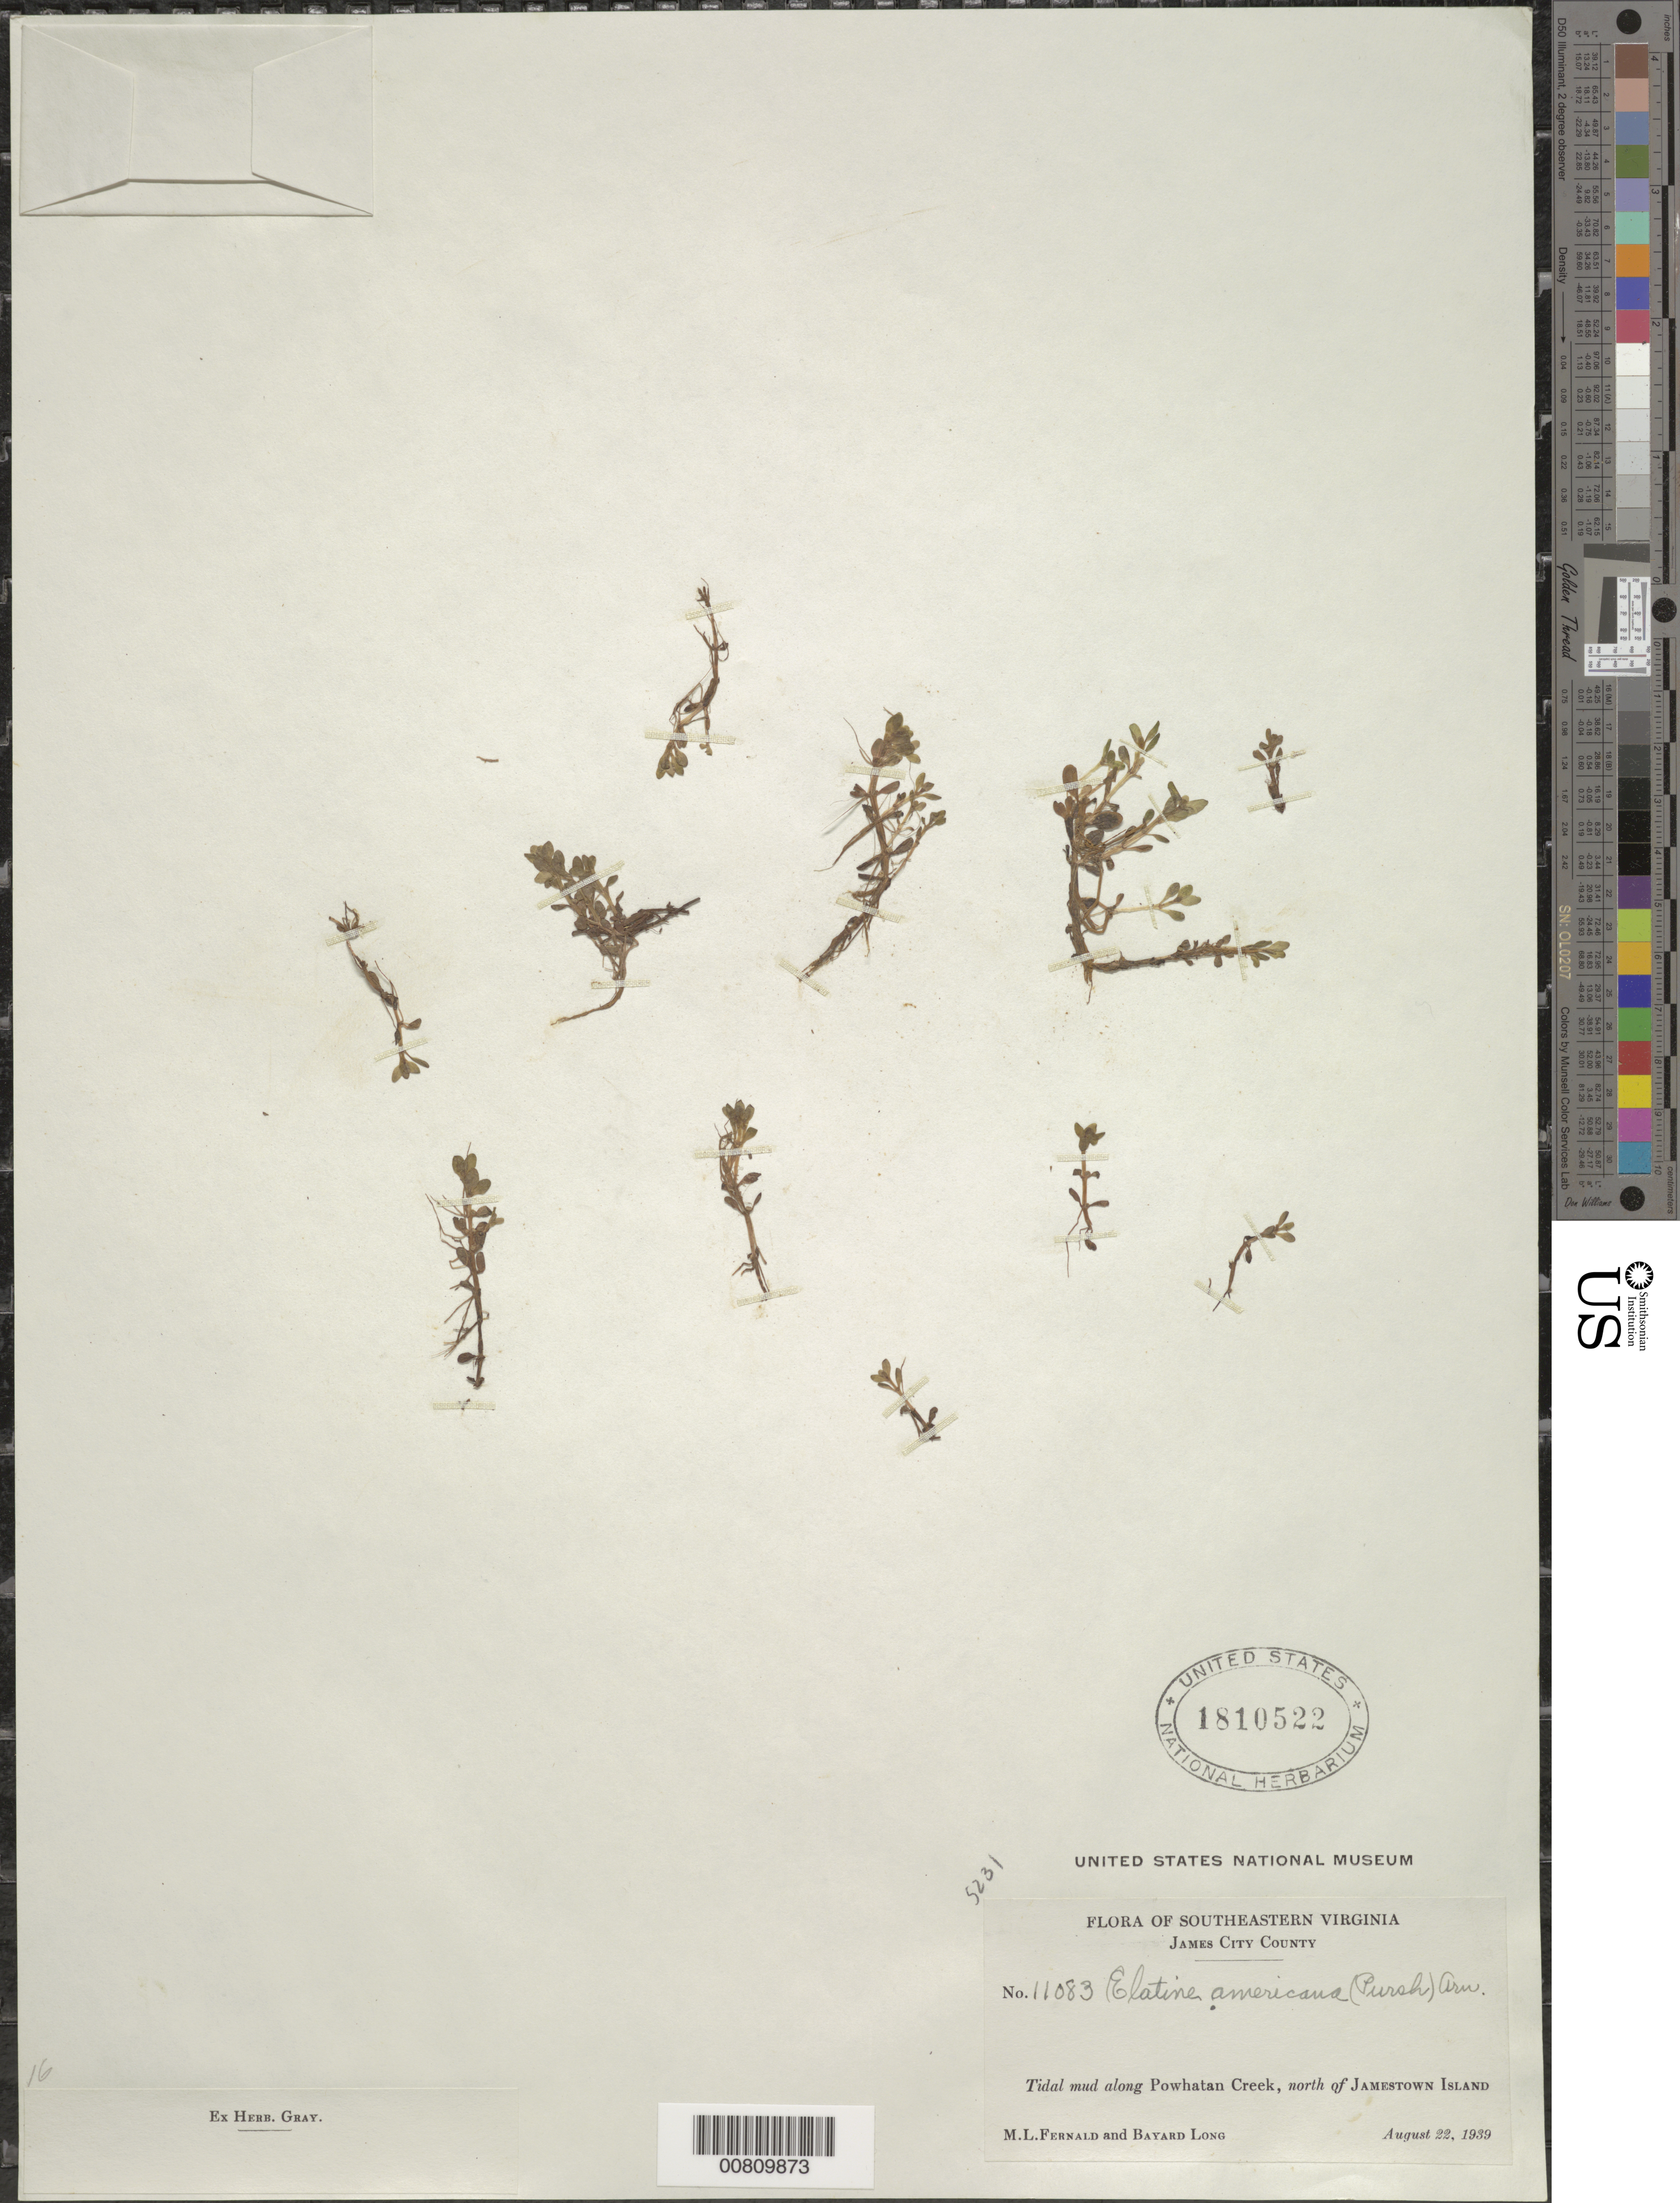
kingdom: Plantae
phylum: Tracheophyta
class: Magnoliopsida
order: Malpighiales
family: Elatinaceae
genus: Elatine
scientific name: Elatine americana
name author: (Pursh) Arn.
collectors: M. L. Fernald & B. H. Long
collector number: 11083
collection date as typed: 22 Aug 1939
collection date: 1939-08-22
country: United States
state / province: Virginia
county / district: James City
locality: Along Powhatan Creek, N of Jamestown Island.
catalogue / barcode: US 1810522